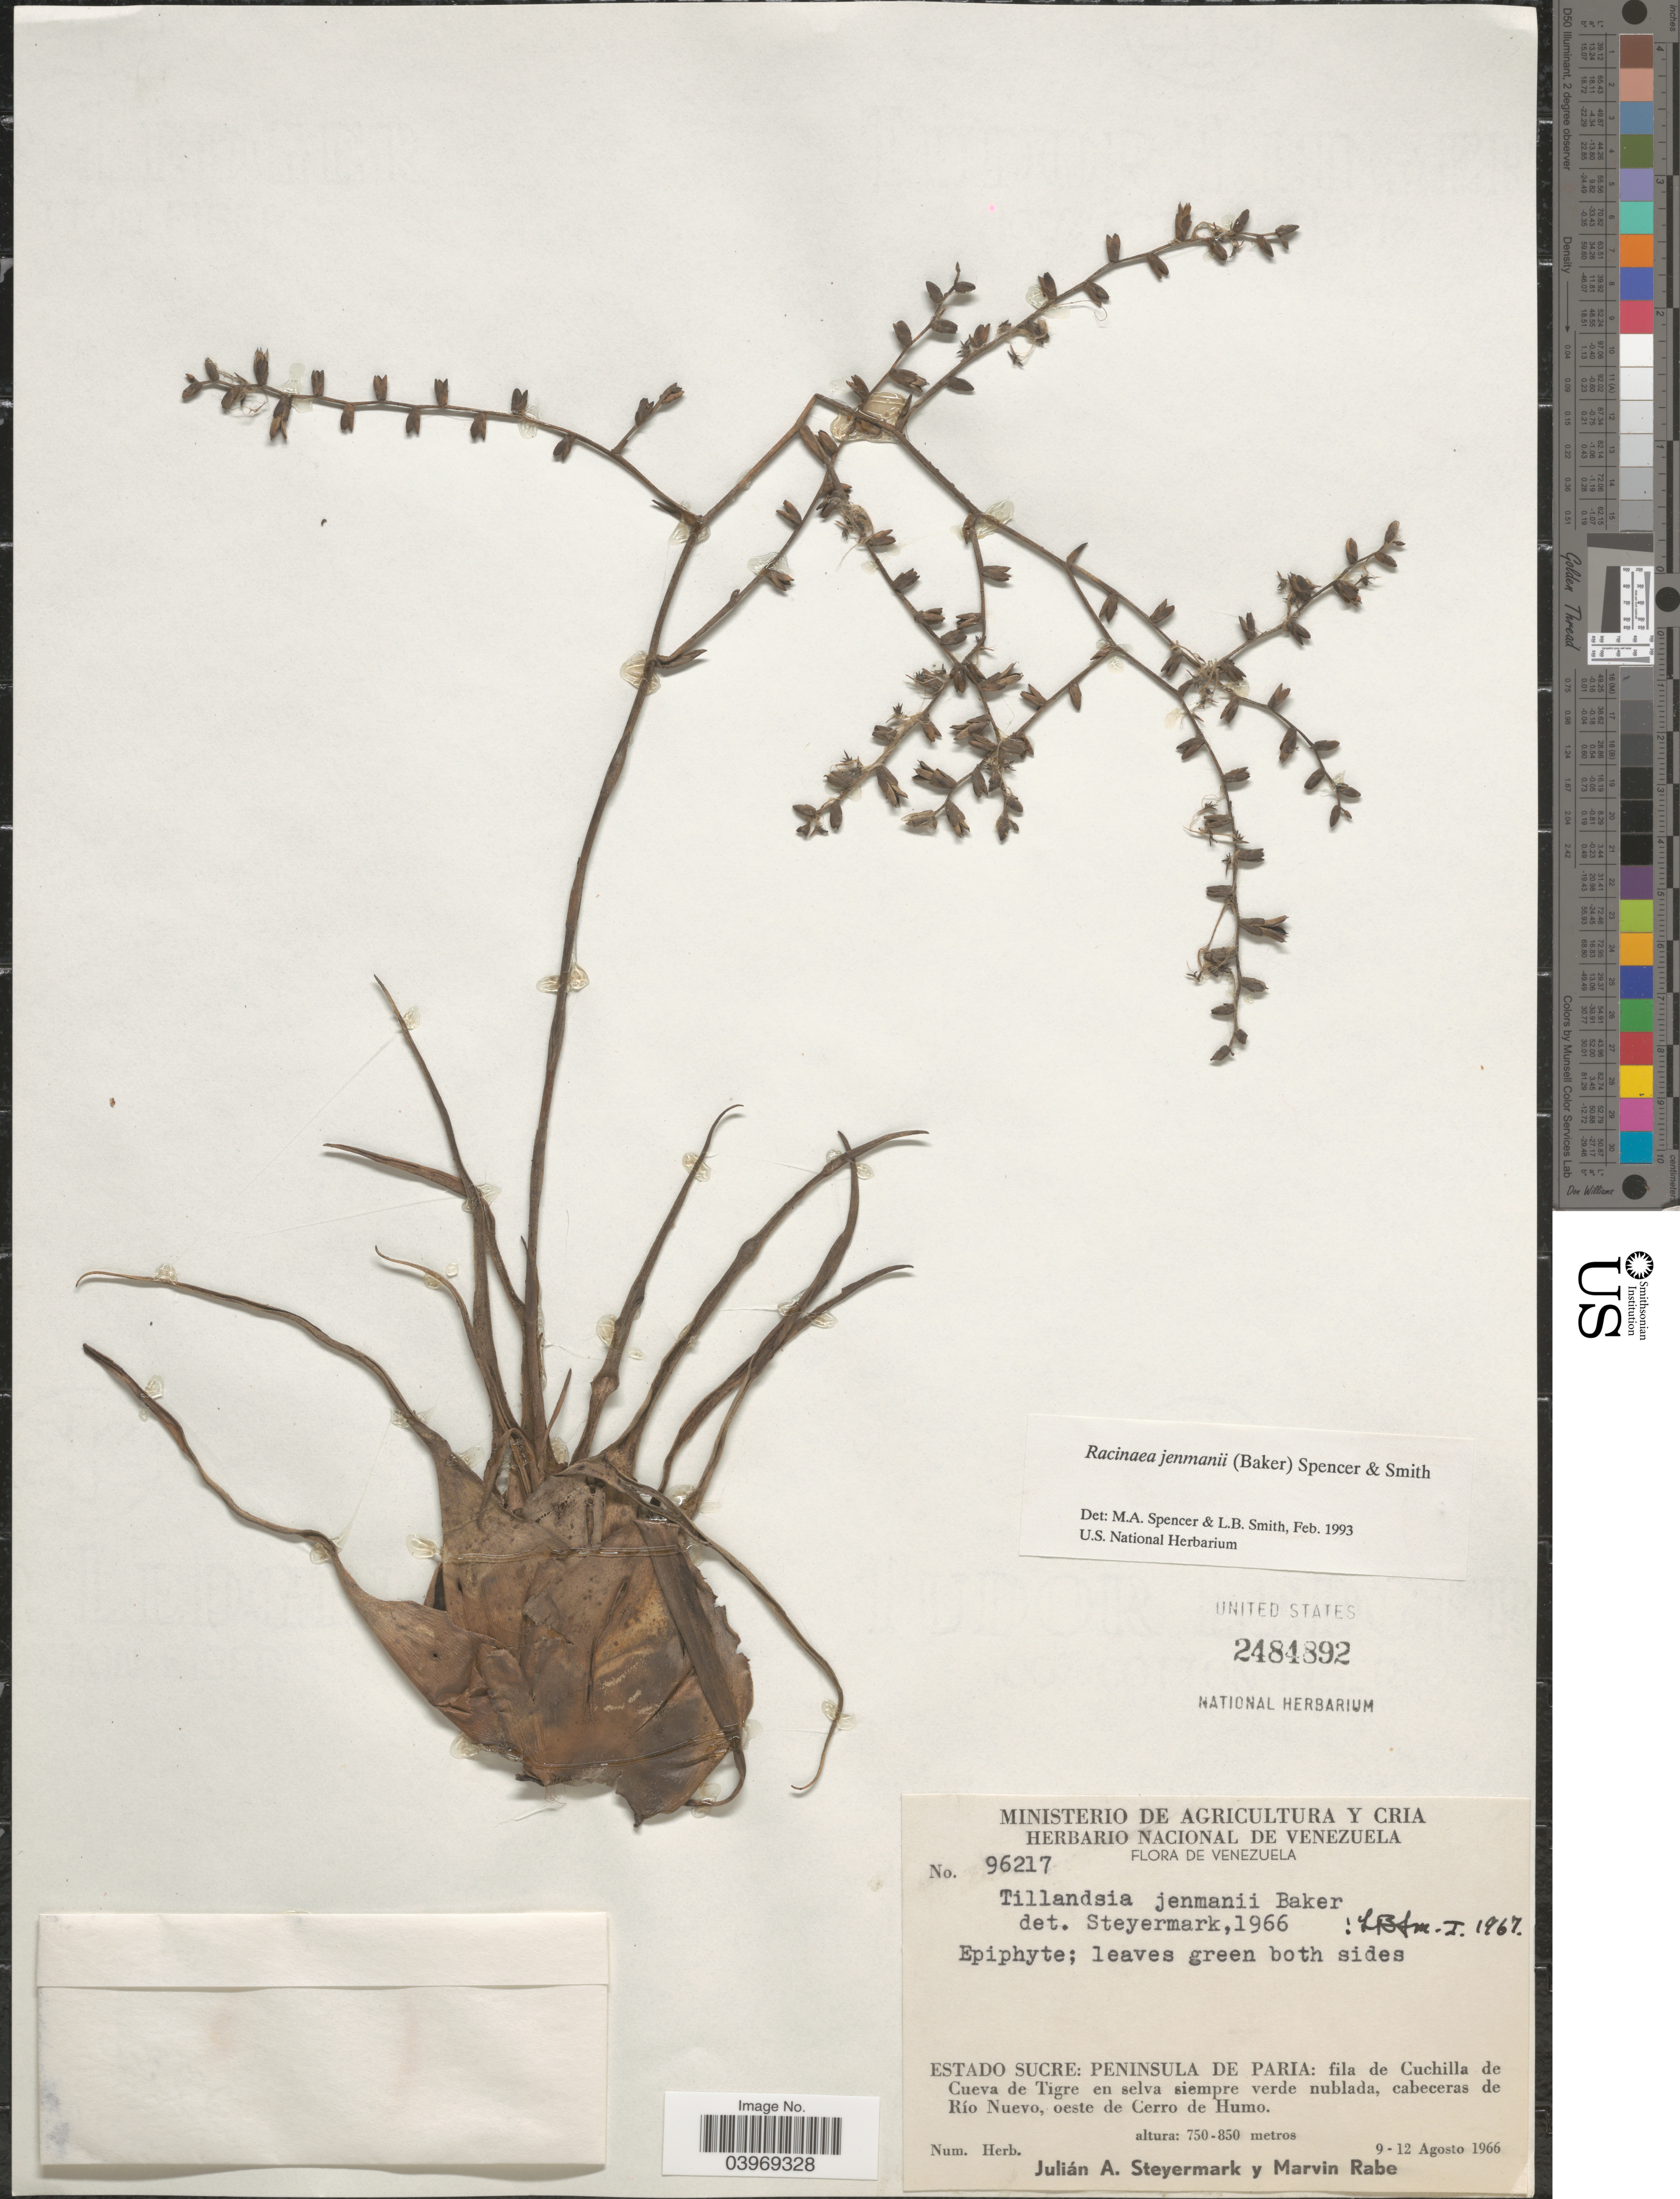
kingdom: Plantae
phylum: Tracheophyta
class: Liliopsida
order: Poales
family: Bromeliaceae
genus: Racinaea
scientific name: Racinaea jenmanii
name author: (Baker) M.A. Spencer & L.B. Sm.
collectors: J. Steyermark & M. Rabe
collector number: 96217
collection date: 1966-08-09/1966-08-12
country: Venezuela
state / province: Sucre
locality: Peninsula de Paria: fila de Cuchilla de Cueva de Tigre en selva siempre verde nublada, cabeceras de Río Nuevo, oeste de Cerro de Humo.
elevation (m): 750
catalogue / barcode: US 2484892